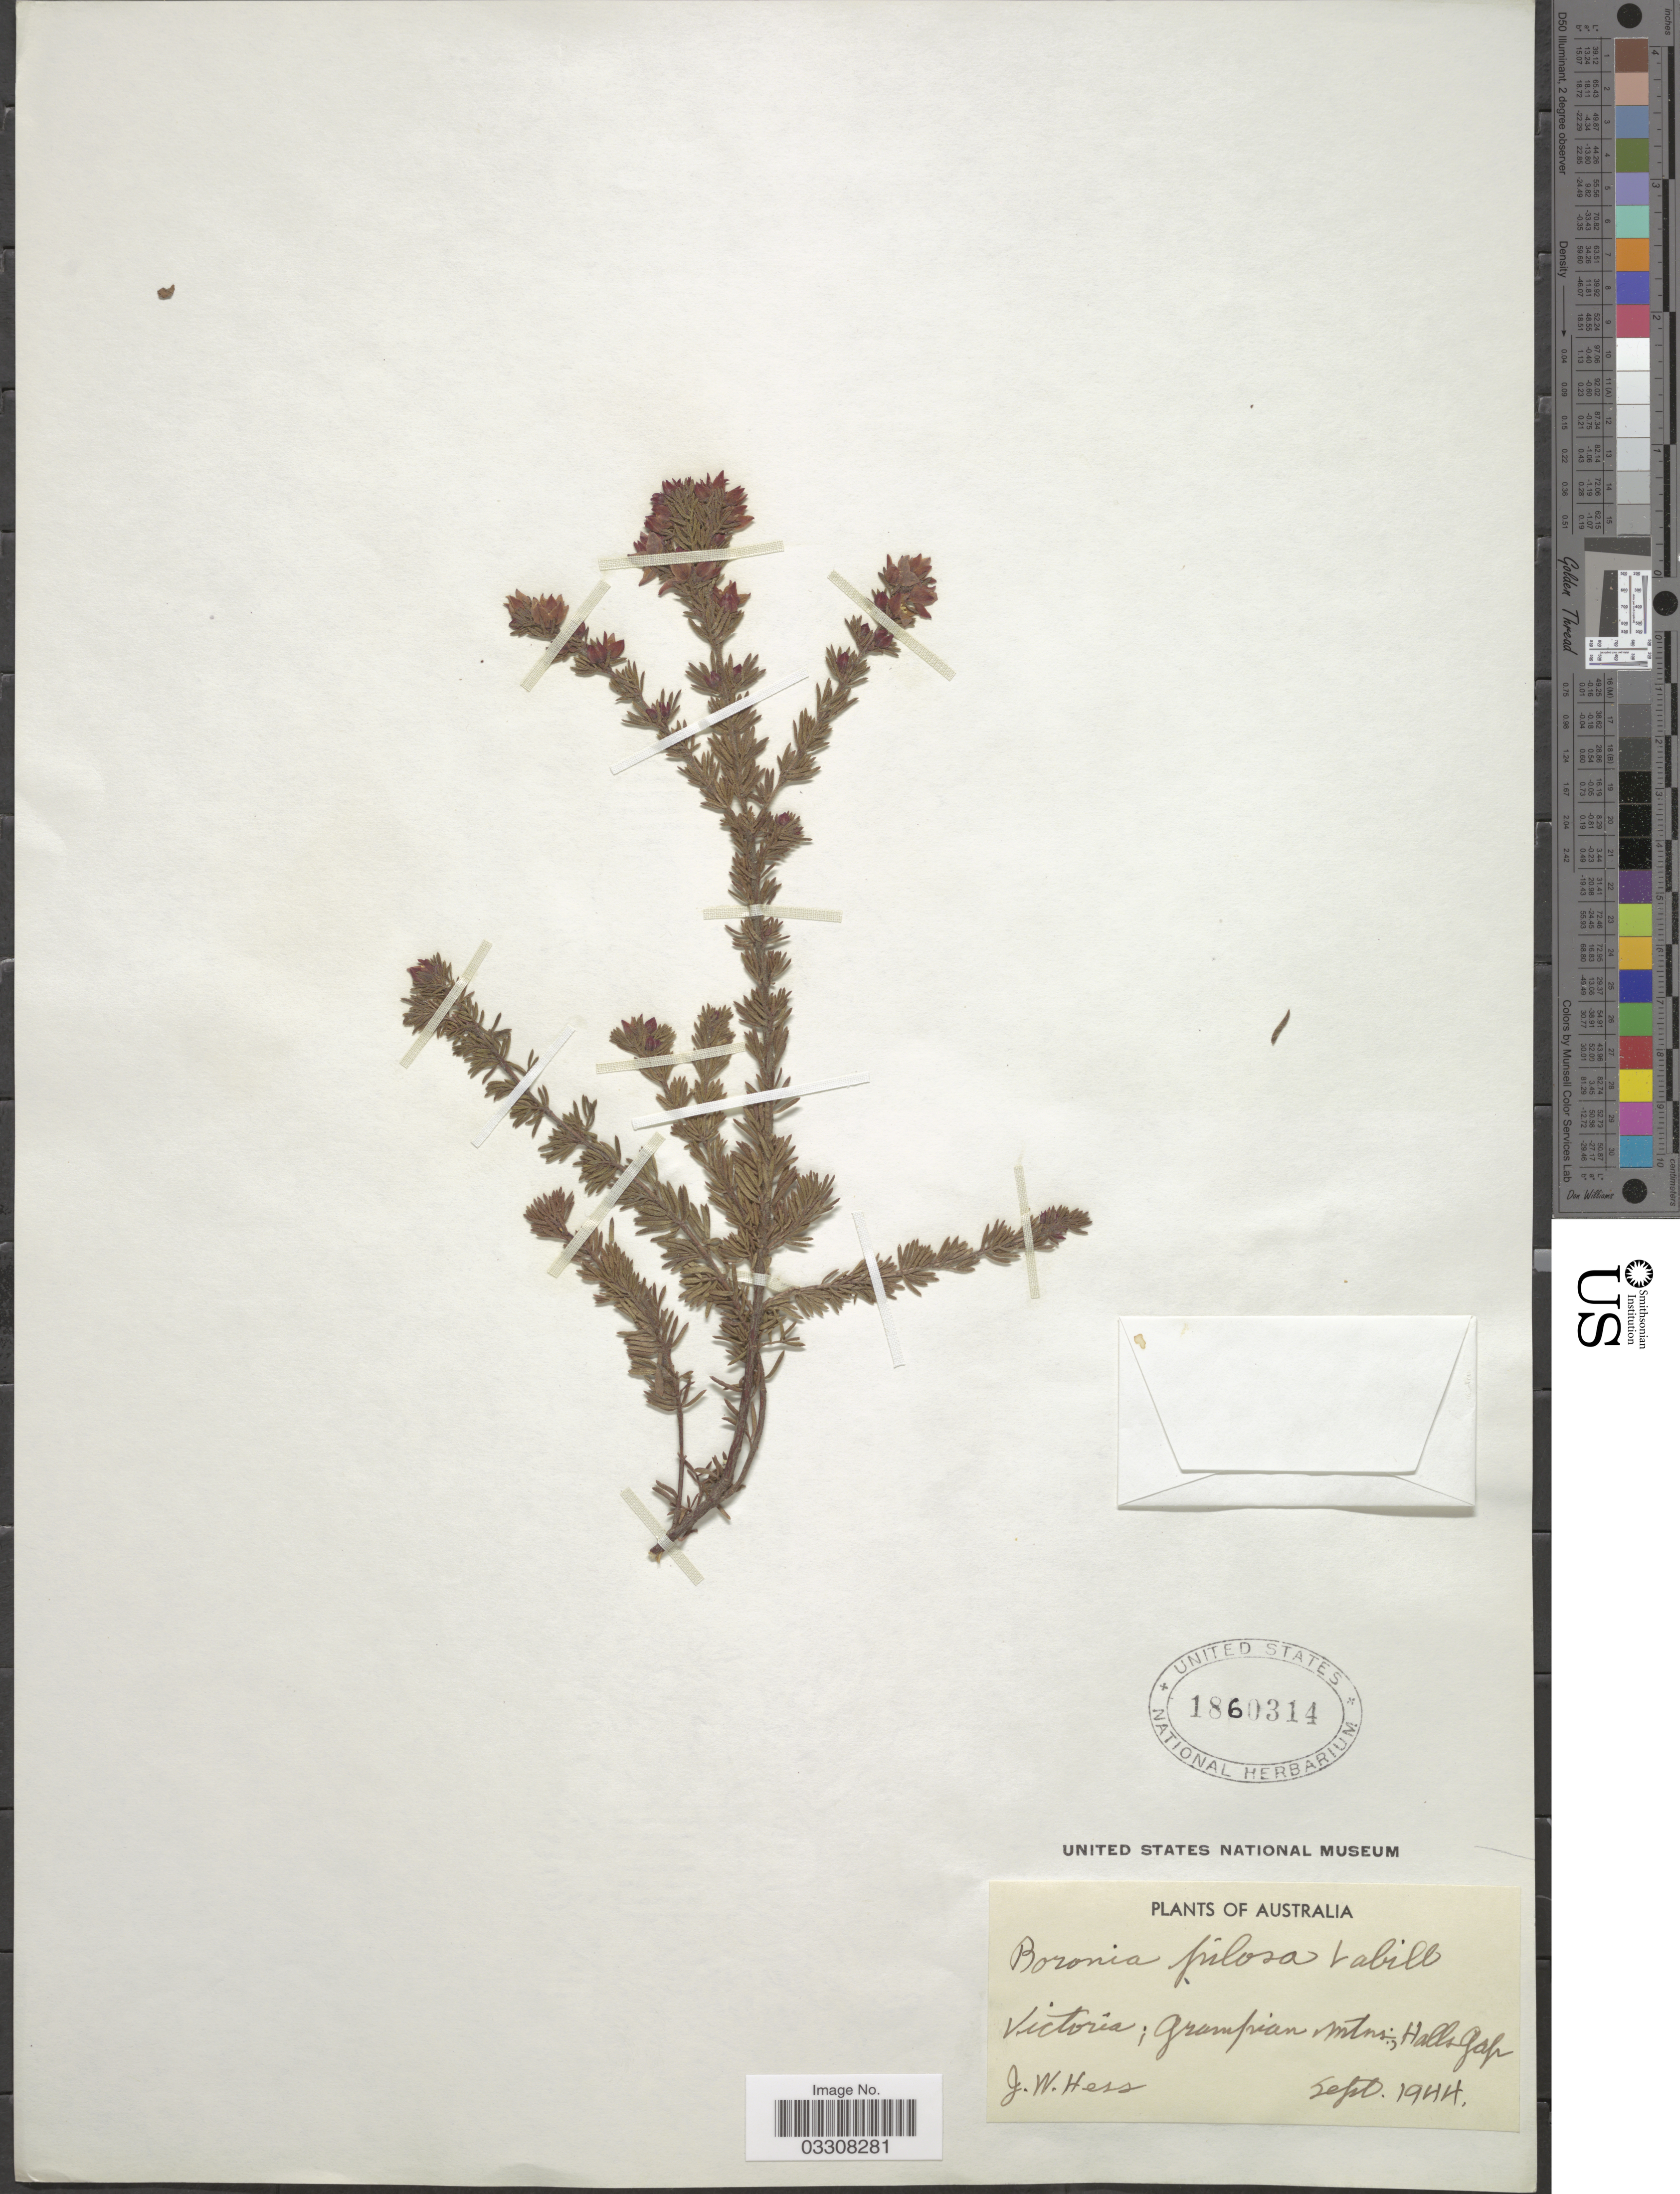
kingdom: Plantae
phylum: Tracheophyta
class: Magnoliopsida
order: Sapindales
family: Rutaceae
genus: Boronia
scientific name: Boronia pilosa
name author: Labill.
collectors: J. Hess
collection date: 1944-09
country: Australia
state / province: Victoria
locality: Victoria; Grampian Mtns; Halls Gap.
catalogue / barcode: US 1860314